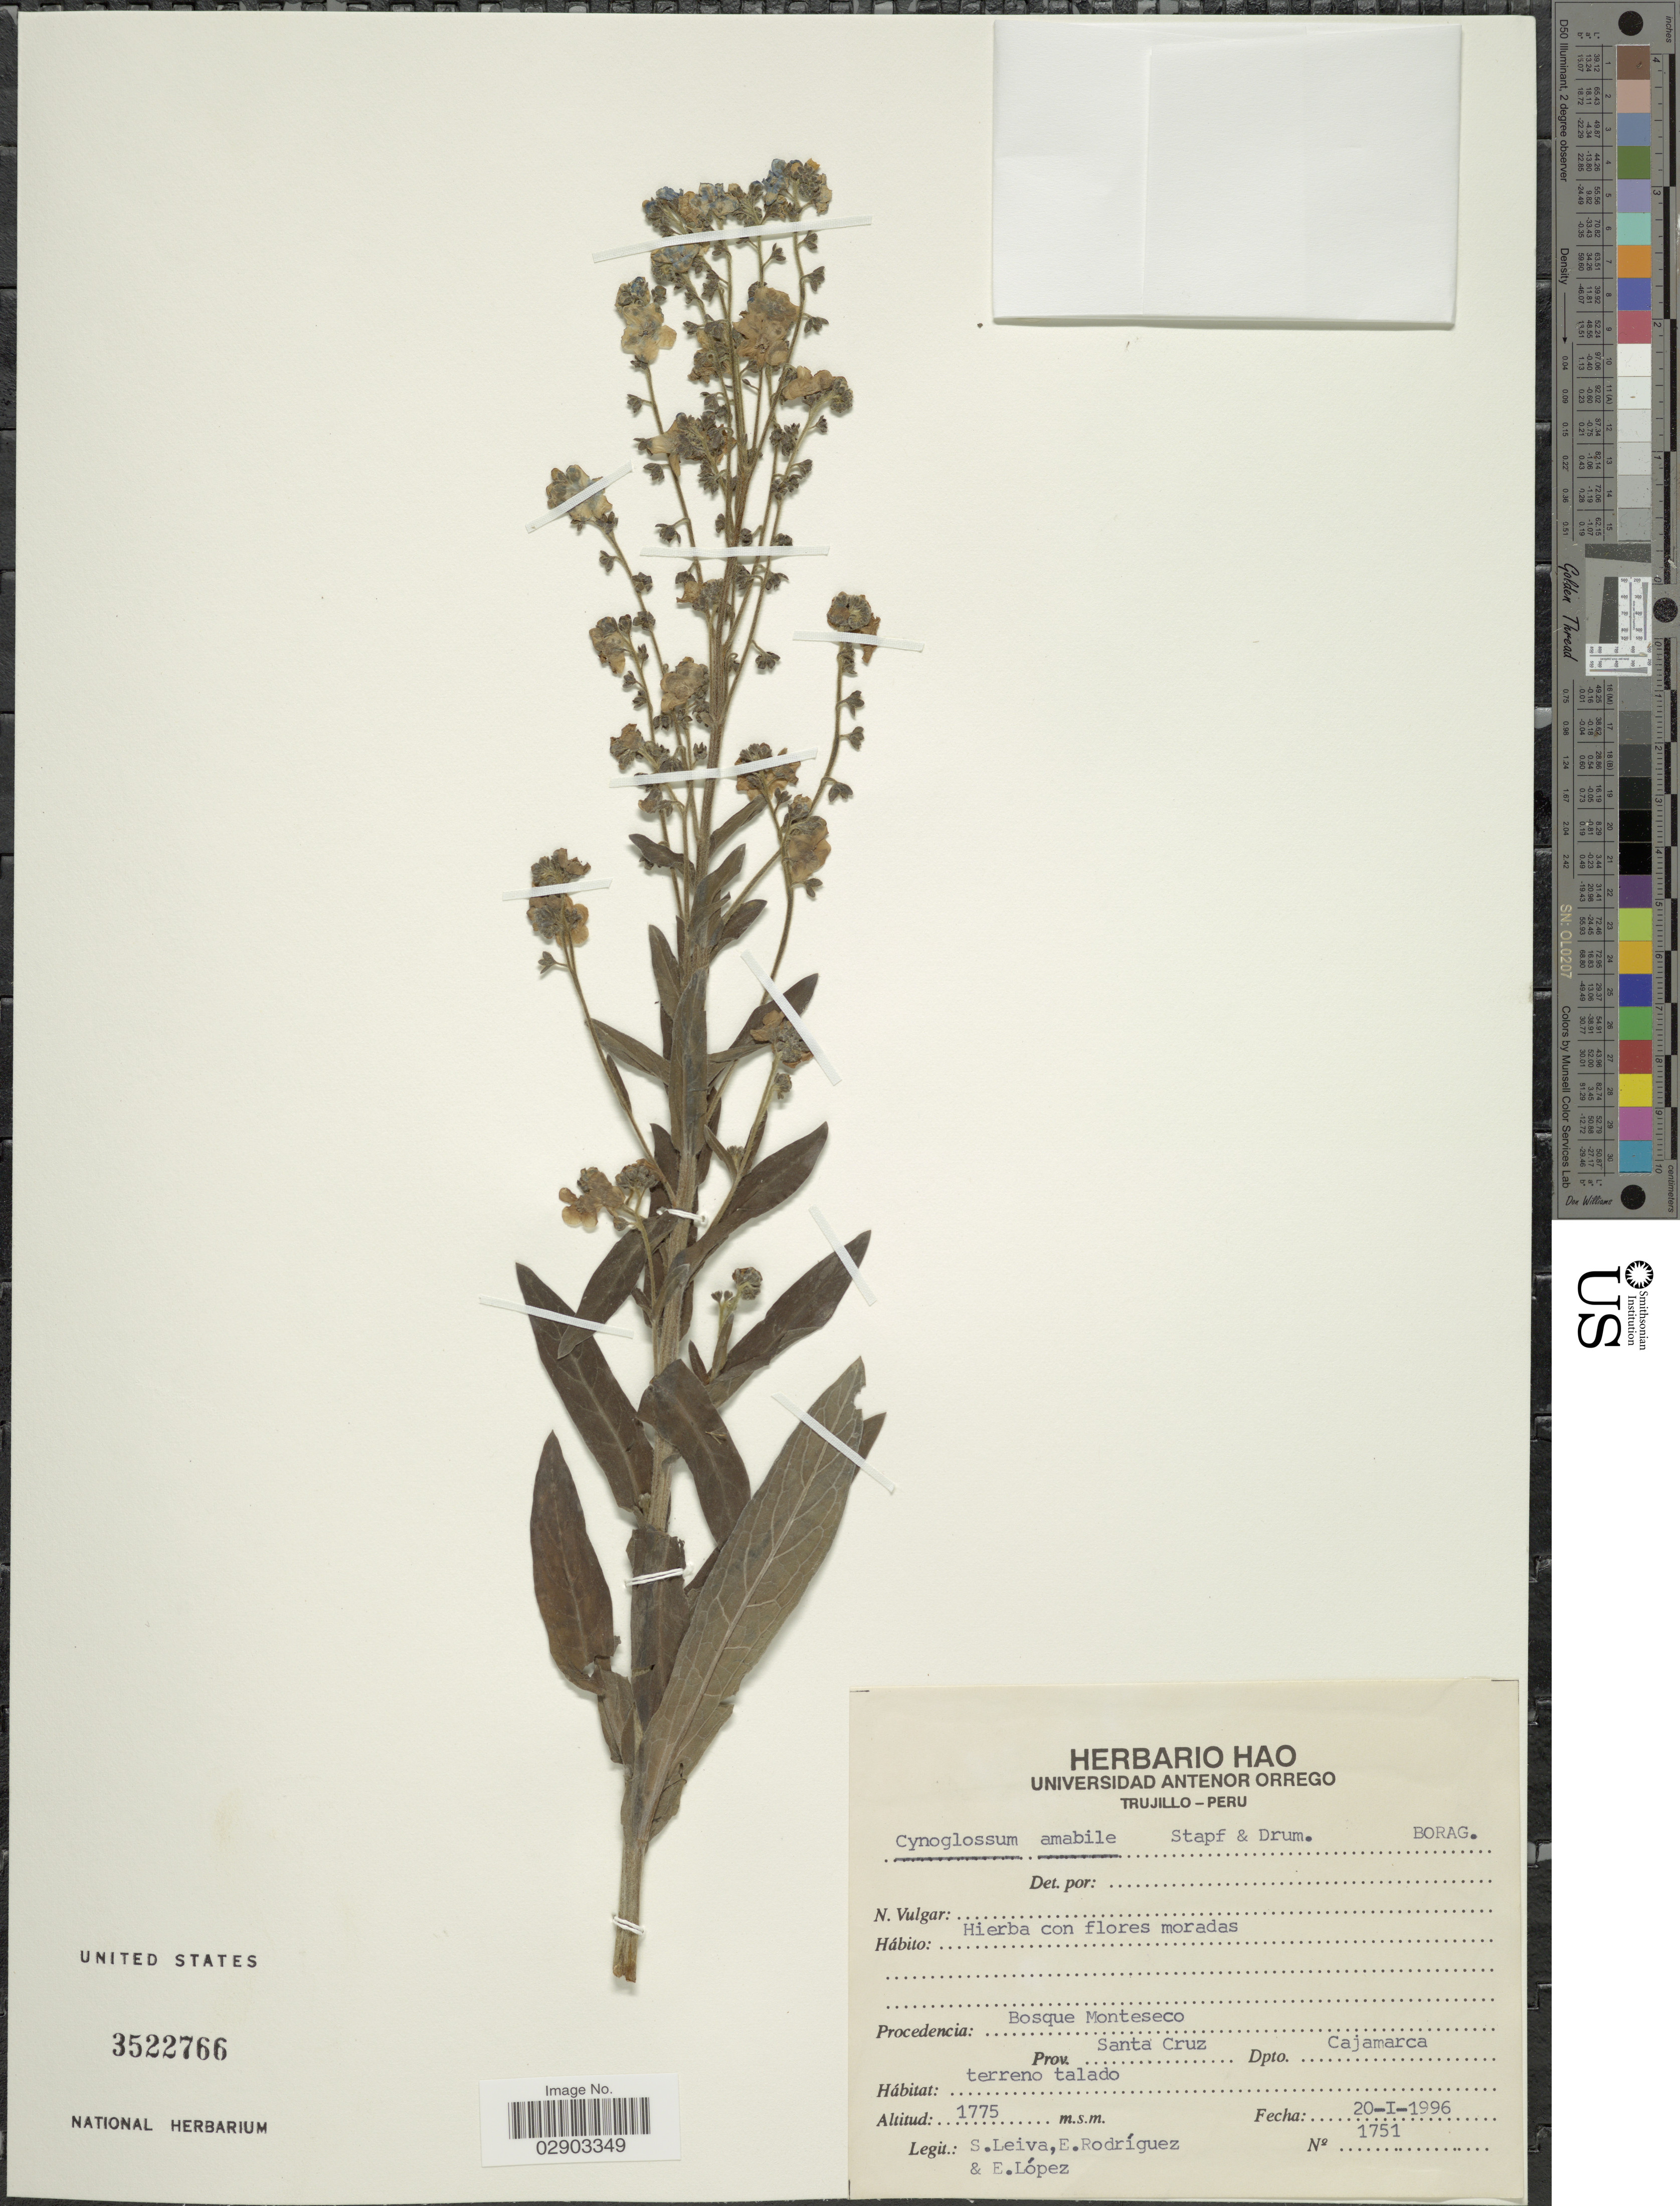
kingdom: Plantae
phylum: Tracheophyta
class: Magnoliopsida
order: Boraginales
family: Boraginaceae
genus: Cynoglossum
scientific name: Cynoglossum amabile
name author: Stapf & J.R. Drumm.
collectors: S. Leiva, E. Rodriguez & E. López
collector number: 1751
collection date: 1996-01-20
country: Peru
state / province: Cajamarca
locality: Bosque Monteseco. Prov. Santa Cruz, Dpto. Cajamarca.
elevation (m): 1775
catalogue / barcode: US 3522766